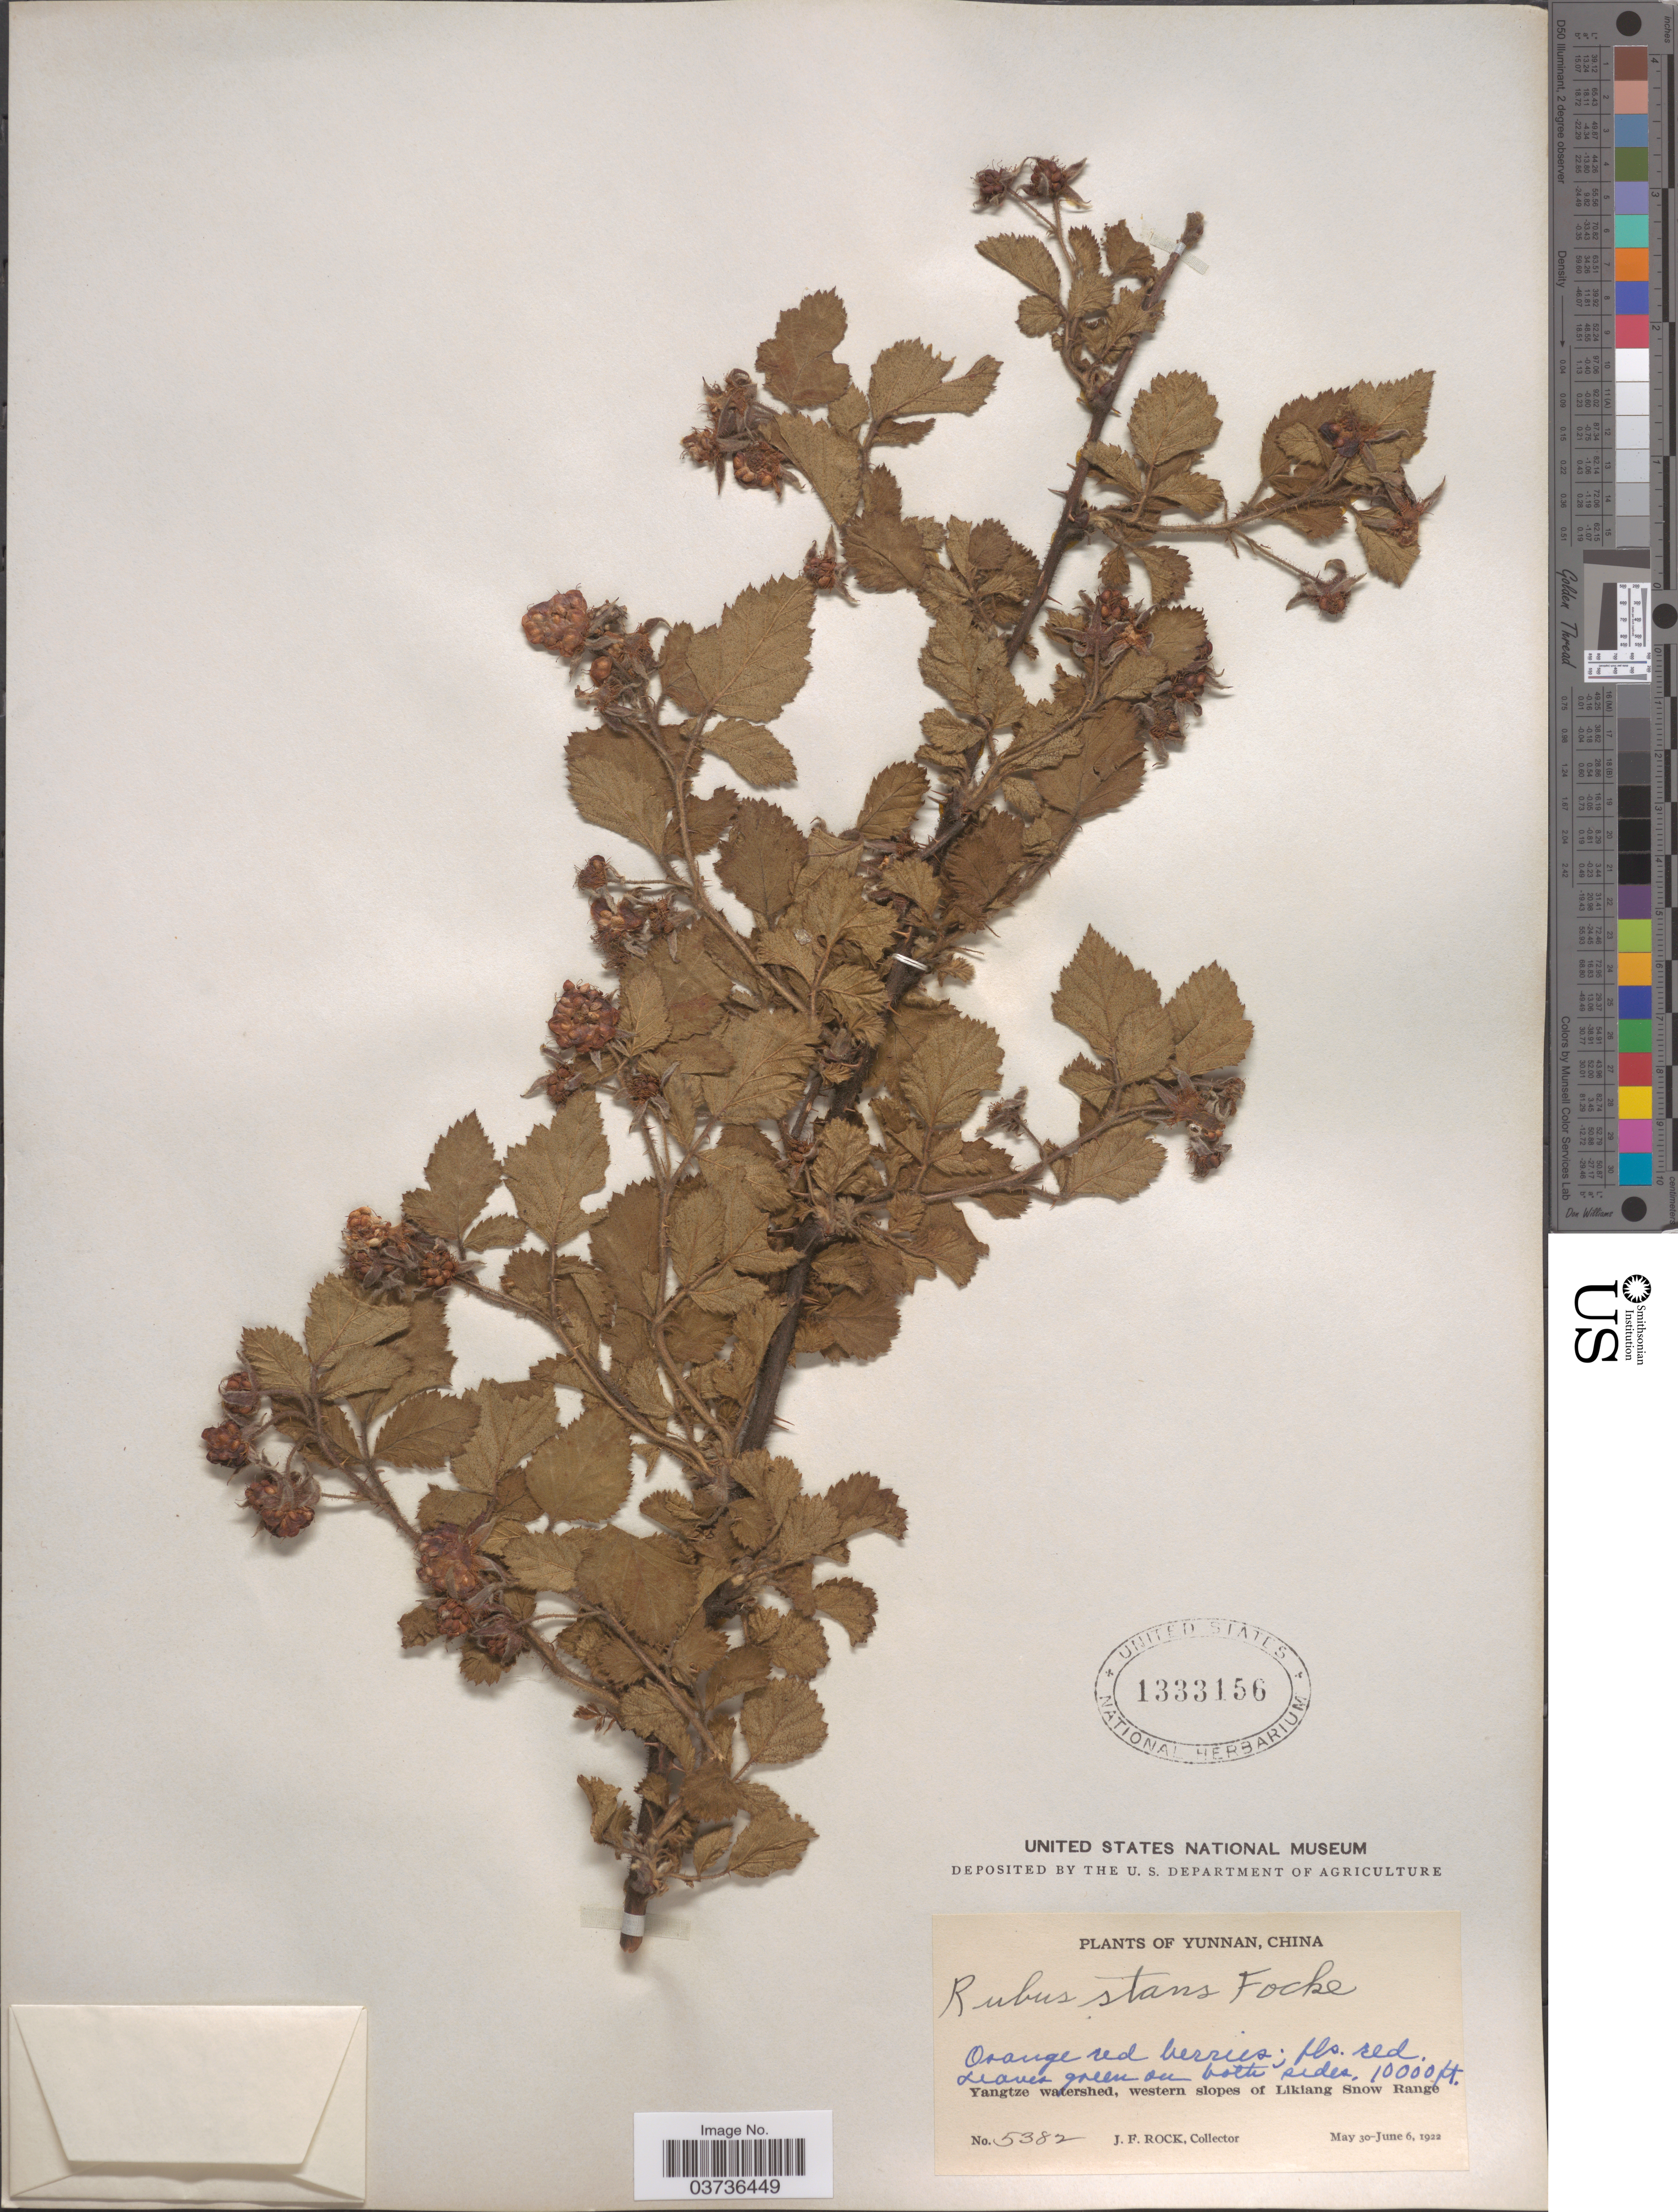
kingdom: Plantae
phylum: Tracheophyta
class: Magnoliopsida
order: Rosales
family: Rosaceae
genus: Rubus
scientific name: Rubus stans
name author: Focke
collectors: J. Rock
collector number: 5382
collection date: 1922-05-30/1922-06-06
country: China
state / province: Yunnan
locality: Yangtze watershed, western slopes of Likiang Snow Range.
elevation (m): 3048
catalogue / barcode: US 1333156